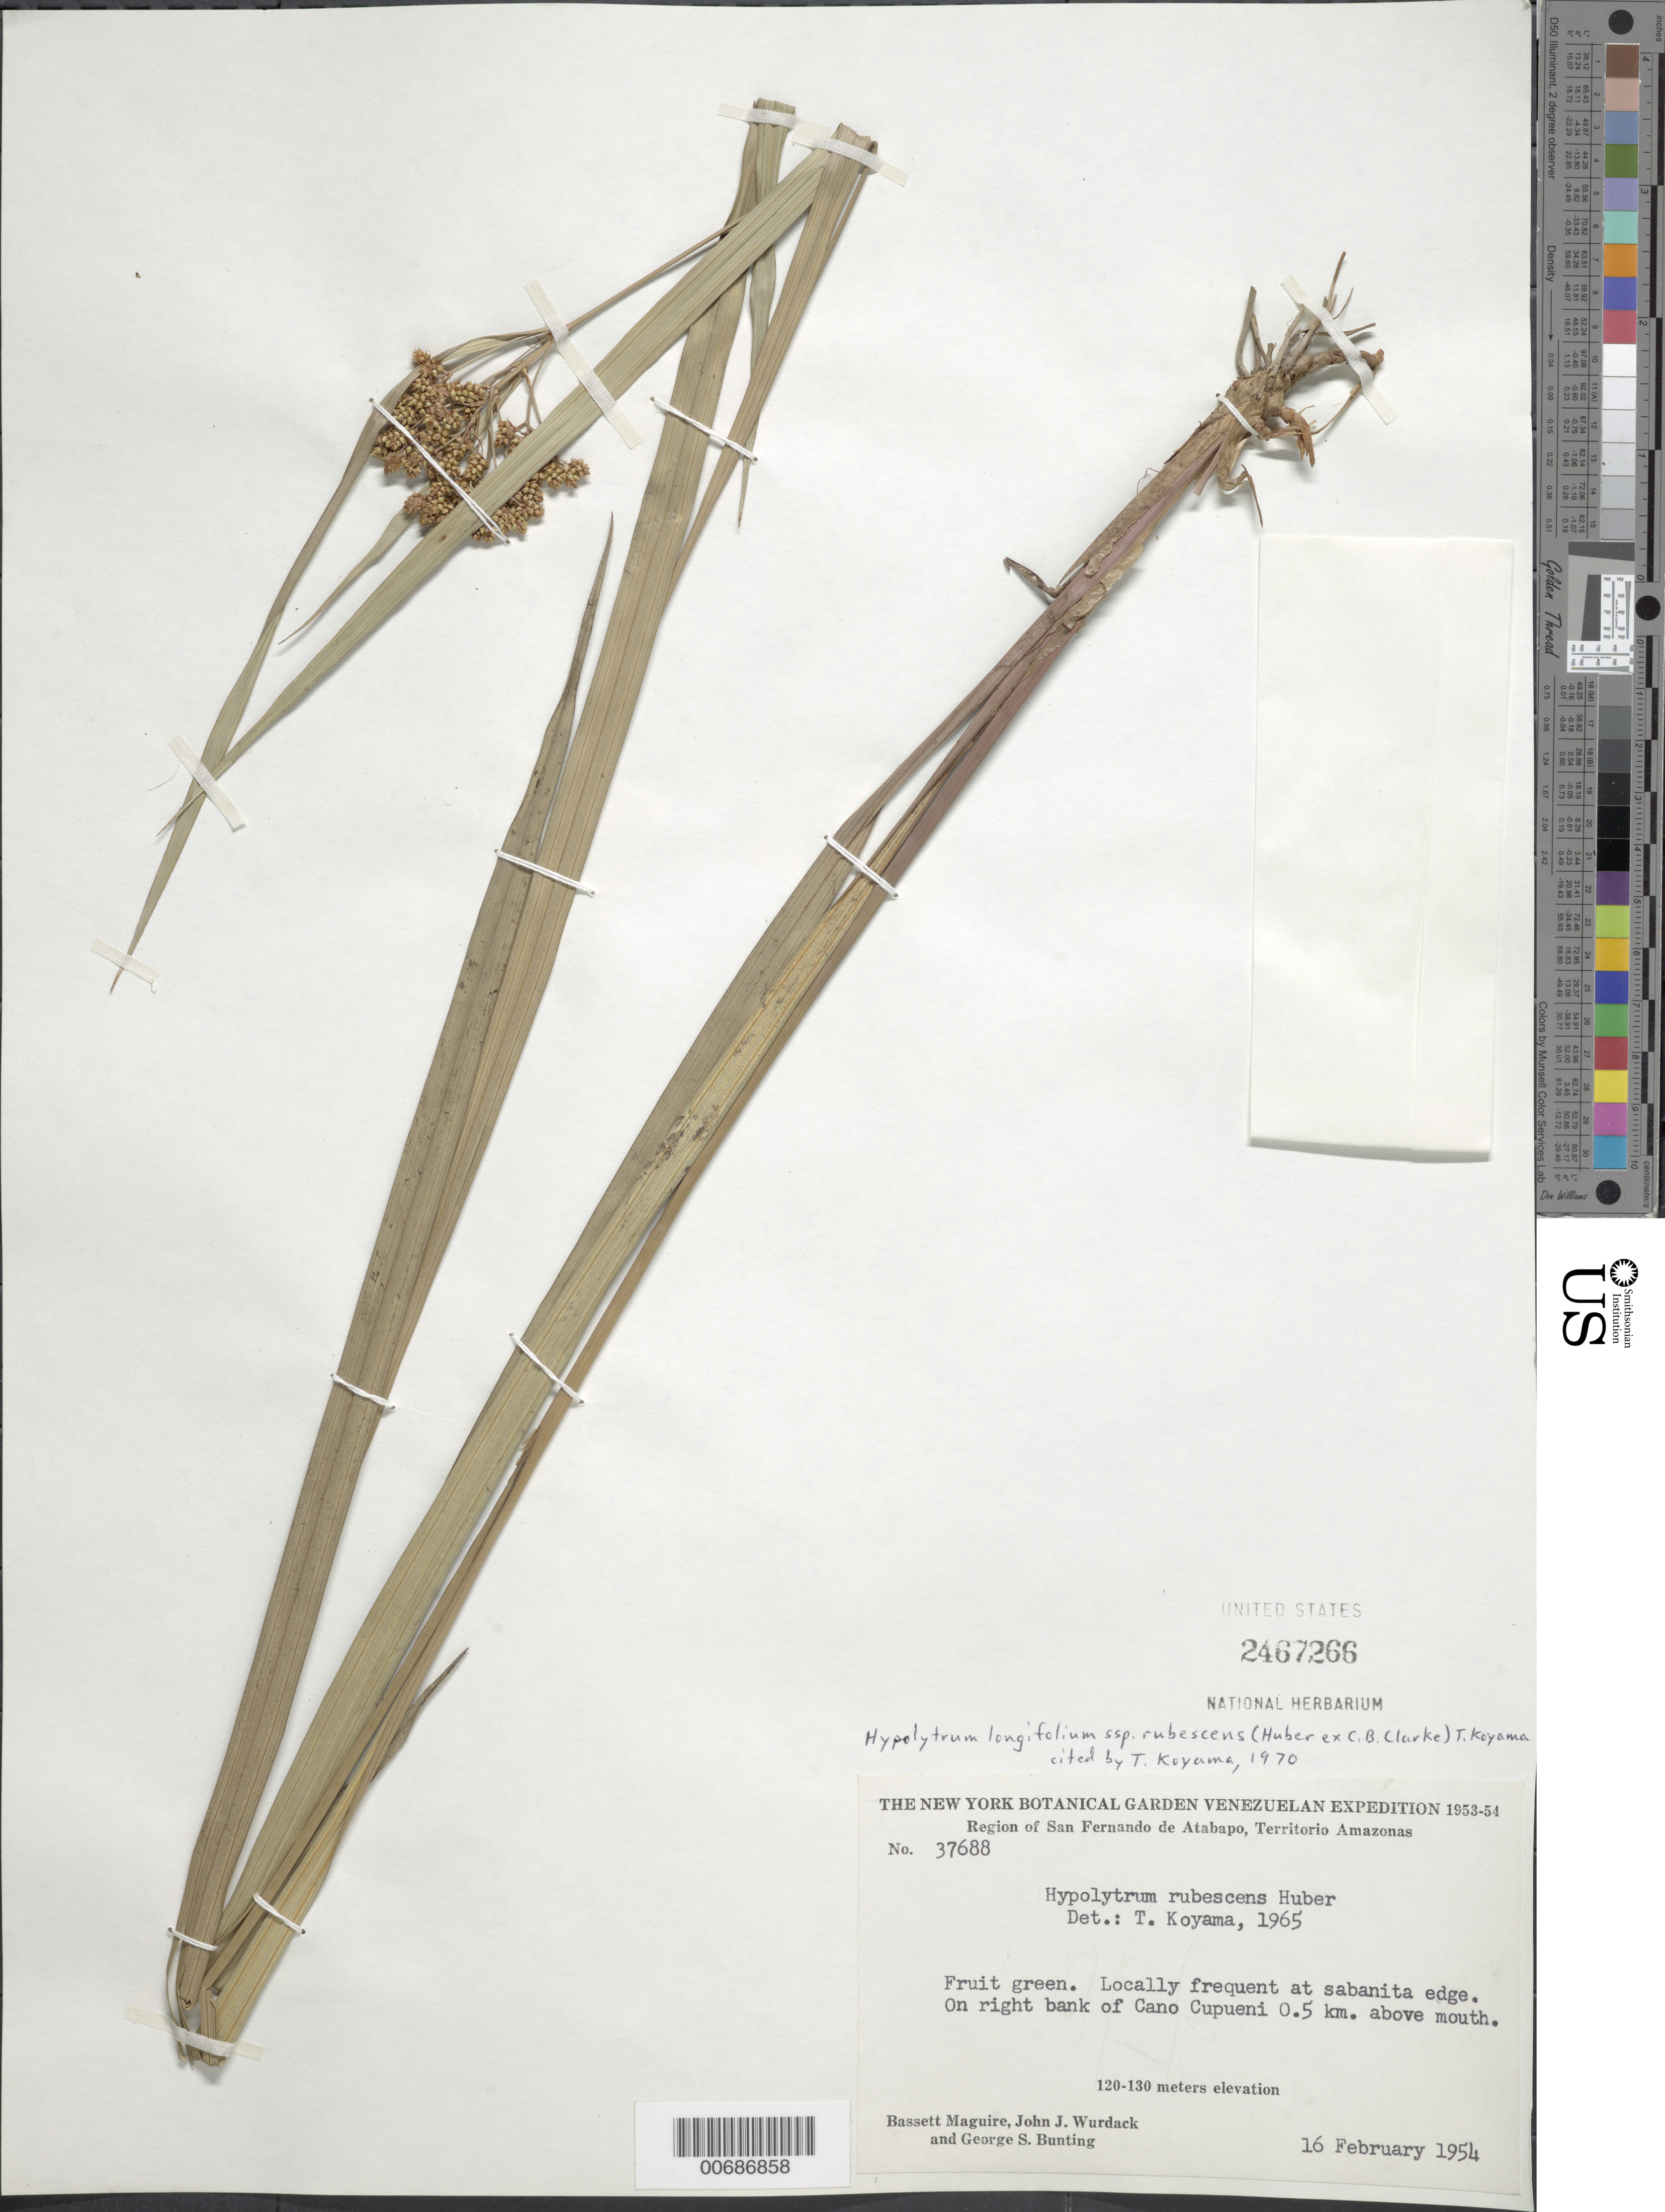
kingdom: Plantae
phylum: Tracheophyta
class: Liliopsida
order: Poales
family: Cyperaceae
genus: Hypolytrum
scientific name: Hypolytrum longifolium subsp. rubescens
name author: (Huber ex C.B. Clarke) T. Koyama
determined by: Koyama, Tetsuo M.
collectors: J. J. Wurdack & G. S. Bunting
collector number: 37688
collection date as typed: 16-Feb-54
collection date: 1954-02-16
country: Venezuela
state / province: Amazonas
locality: Caño Cupueni, on right bank 0.5km above mouth, San Fernando de Atabapo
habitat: Caño Cupueni; at sabanita edge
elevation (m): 120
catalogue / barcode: US 2467266